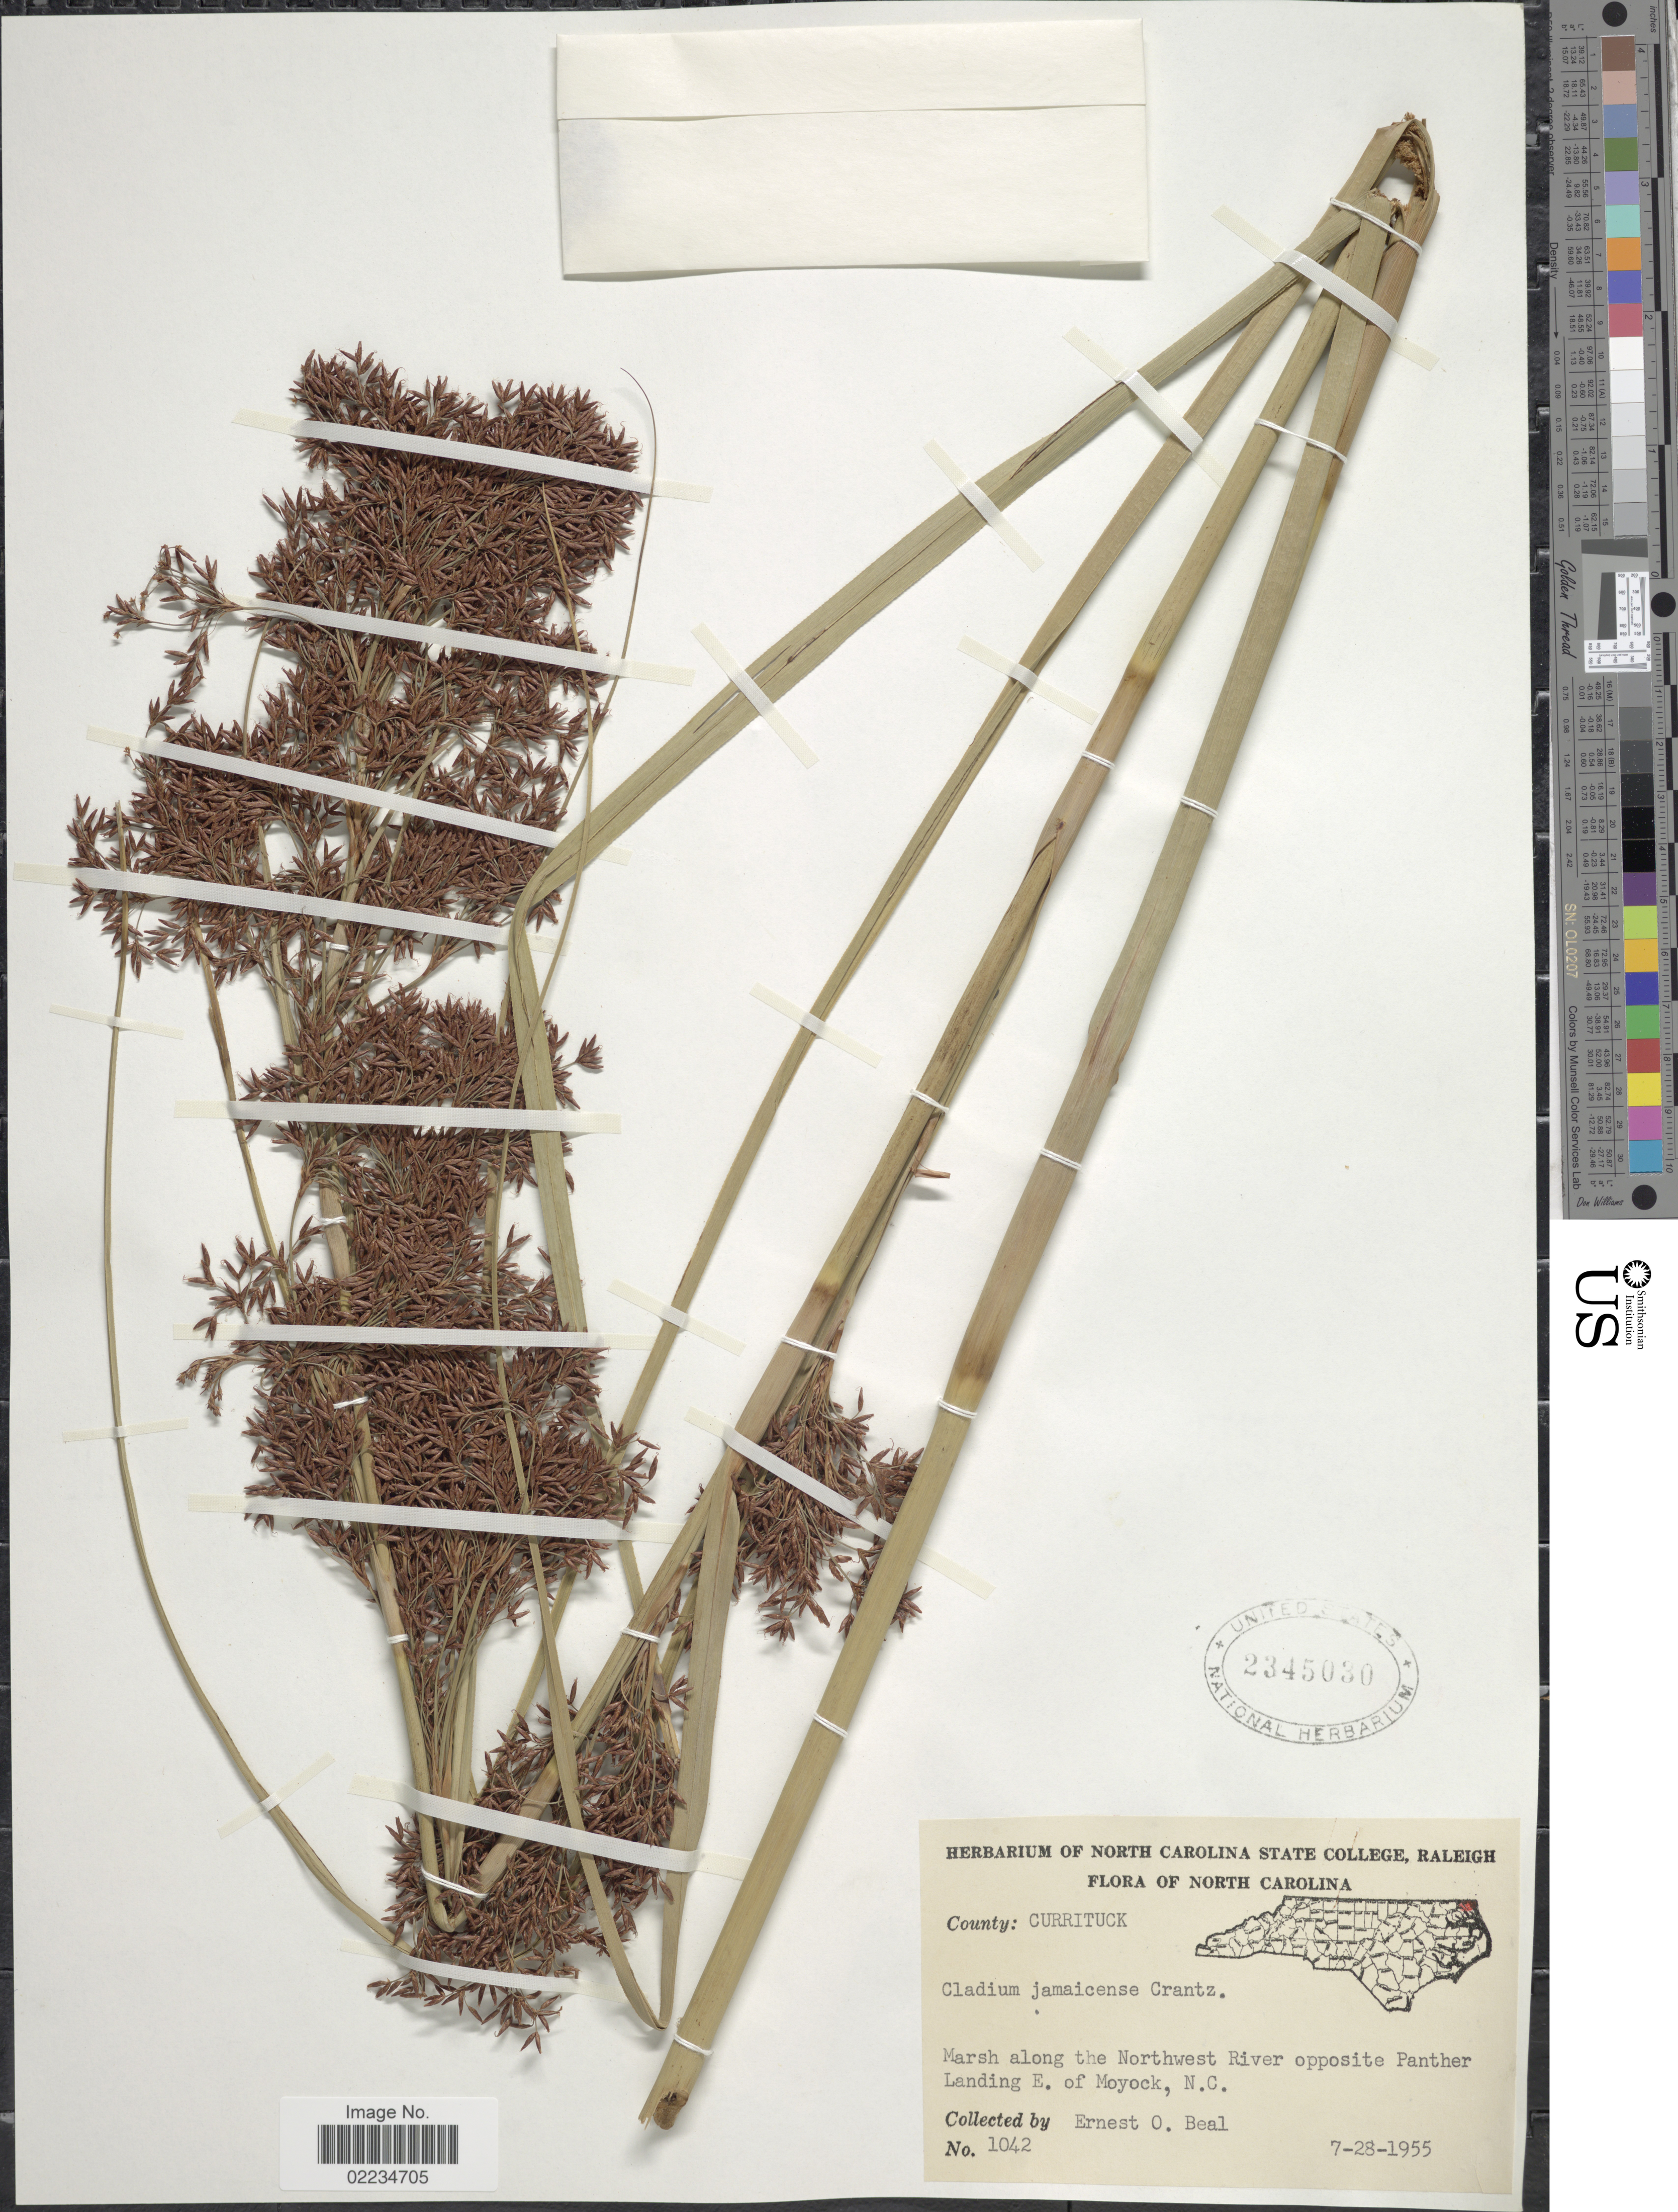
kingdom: Plantae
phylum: Tracheophyta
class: Liliopsida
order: Poales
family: Cyperaceae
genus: Cladium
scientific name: Cladium jamaicense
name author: Crantz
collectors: E. Beal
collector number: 1042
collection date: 1955-07-28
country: United States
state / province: North Carolina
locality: County: Currituck, Marsh along the Northwest River opposite Panther Landing E. of Moyock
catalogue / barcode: US 2345030